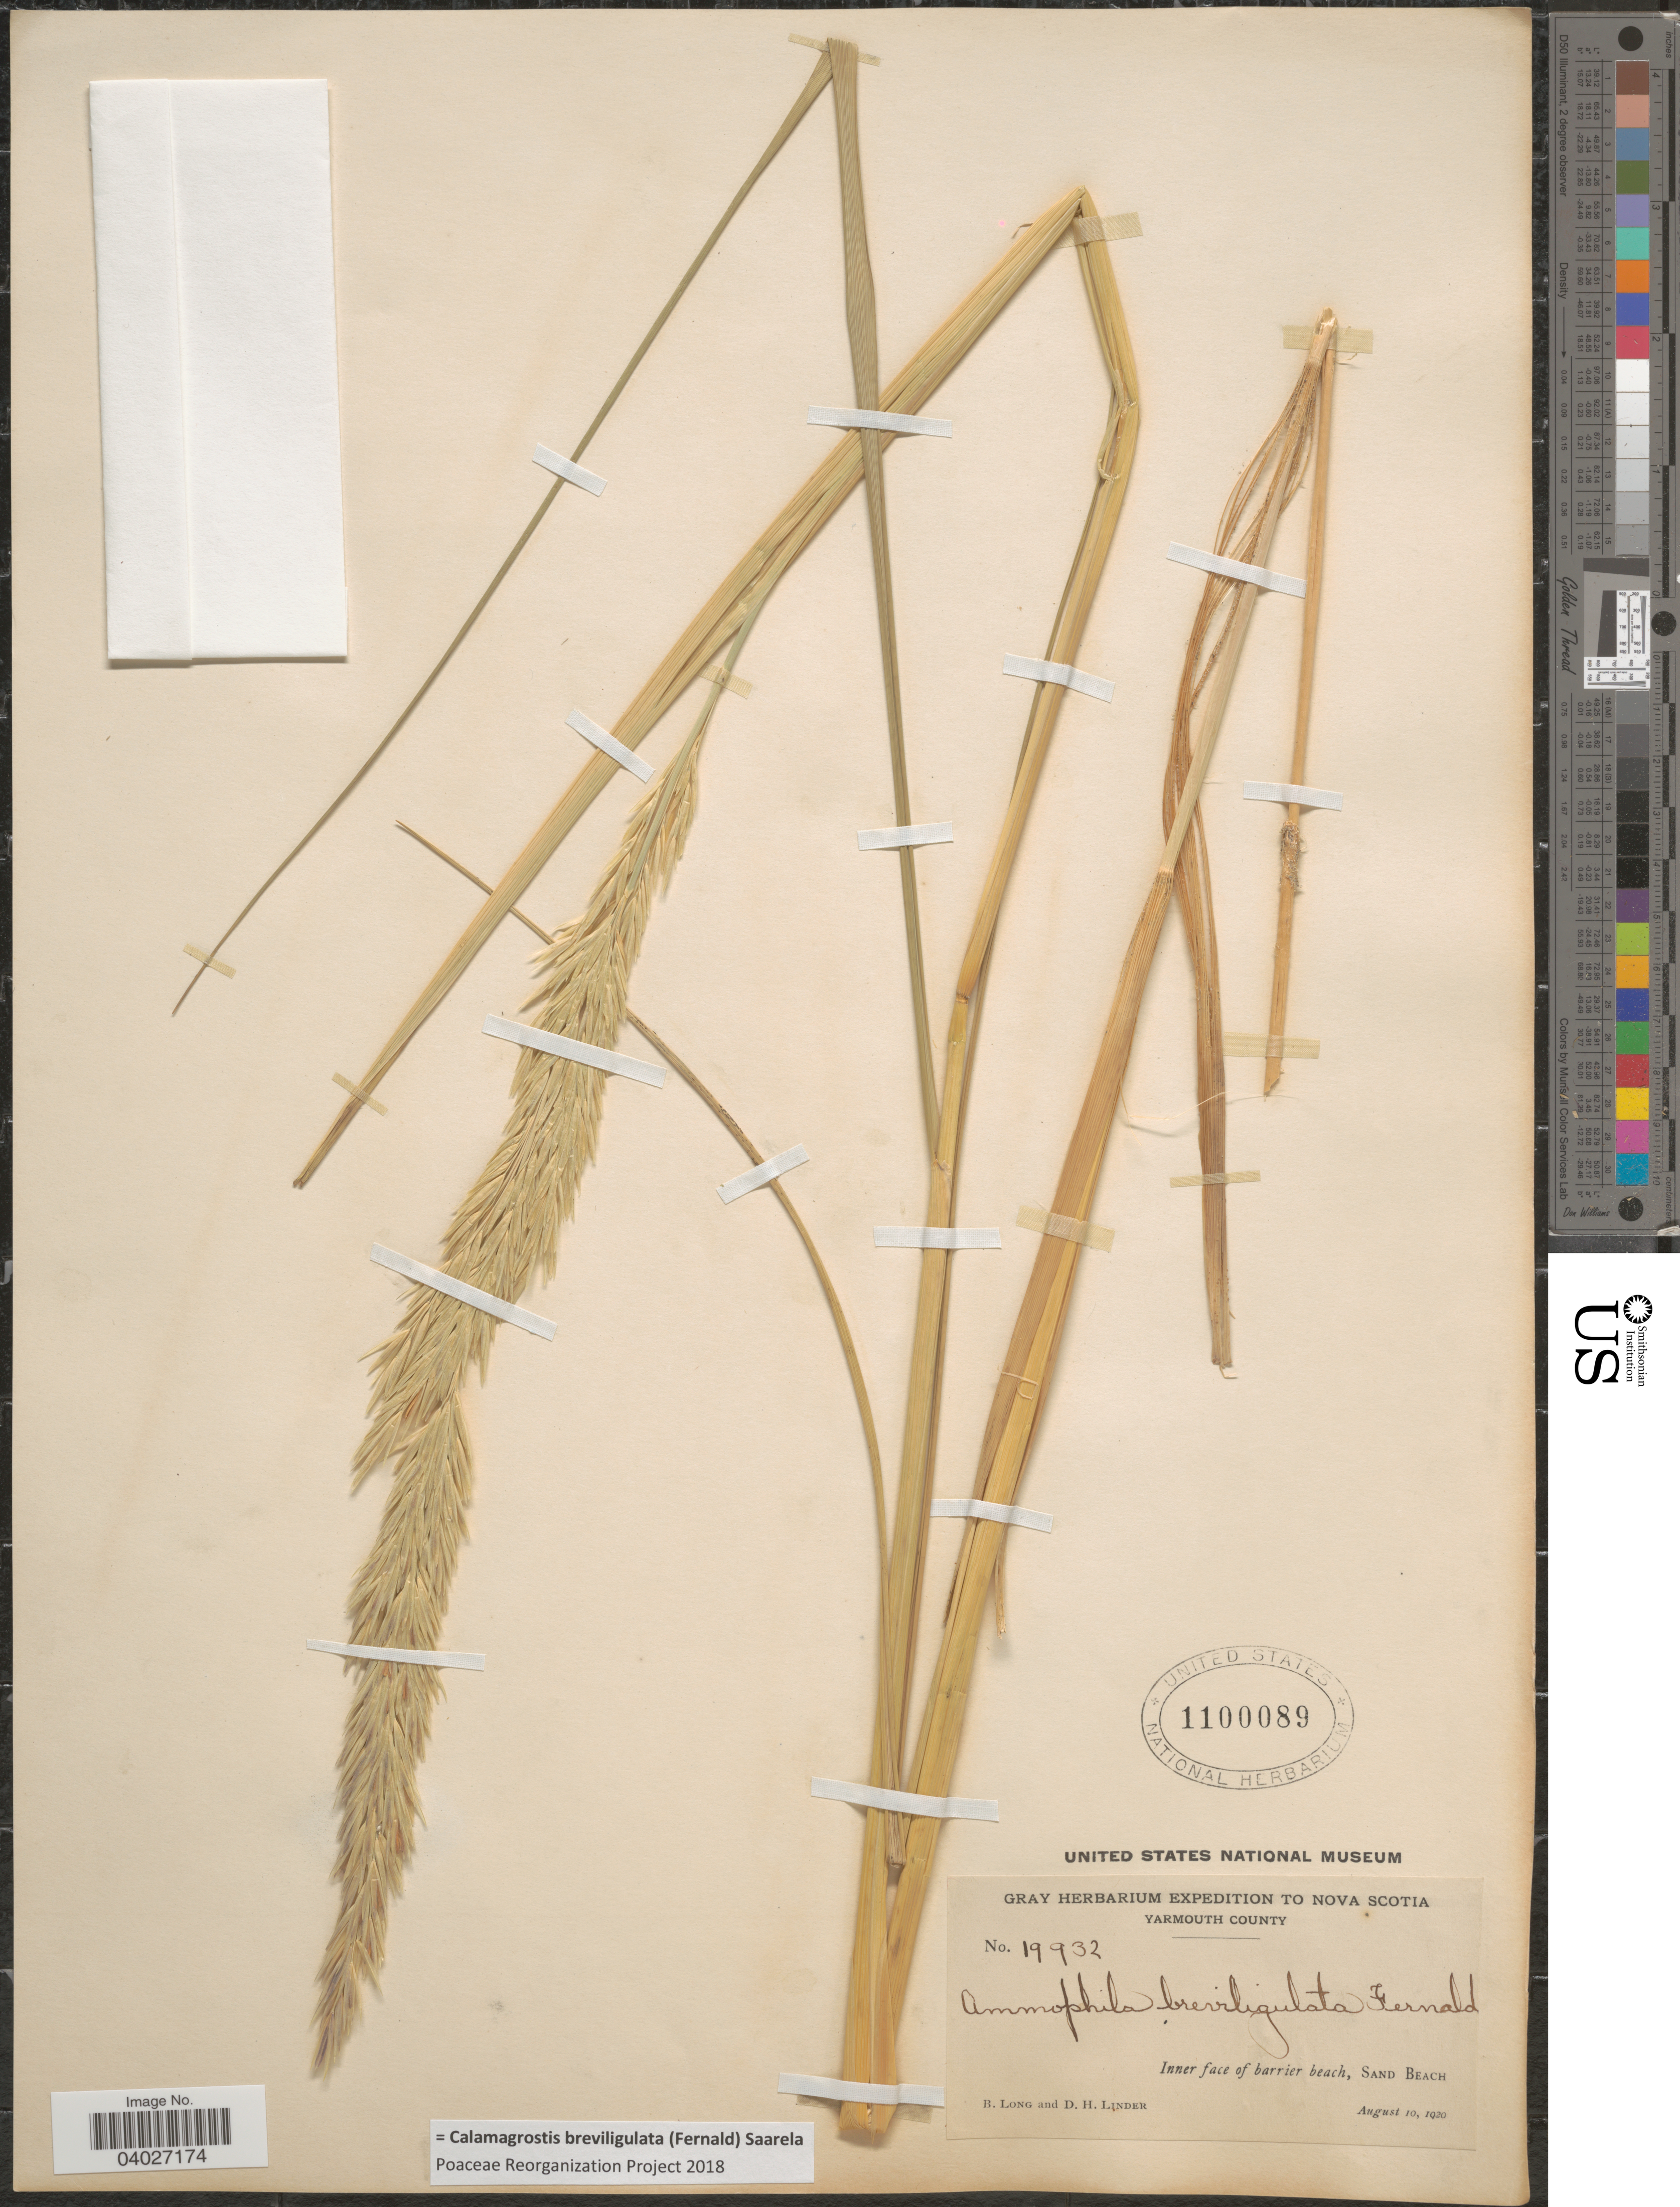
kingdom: Plantae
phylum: Tracheophyta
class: Liliopsida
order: Poales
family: Poaceae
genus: Calamagrostis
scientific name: Calamagrostis breviligulata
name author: (Fernald) Saarela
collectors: B. Long & D. Linder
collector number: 19932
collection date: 1920-08-10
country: Canada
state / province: Nova Scotia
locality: Yarmouth County. Inner face of barrier beach, Sand Beach.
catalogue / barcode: US 1100089